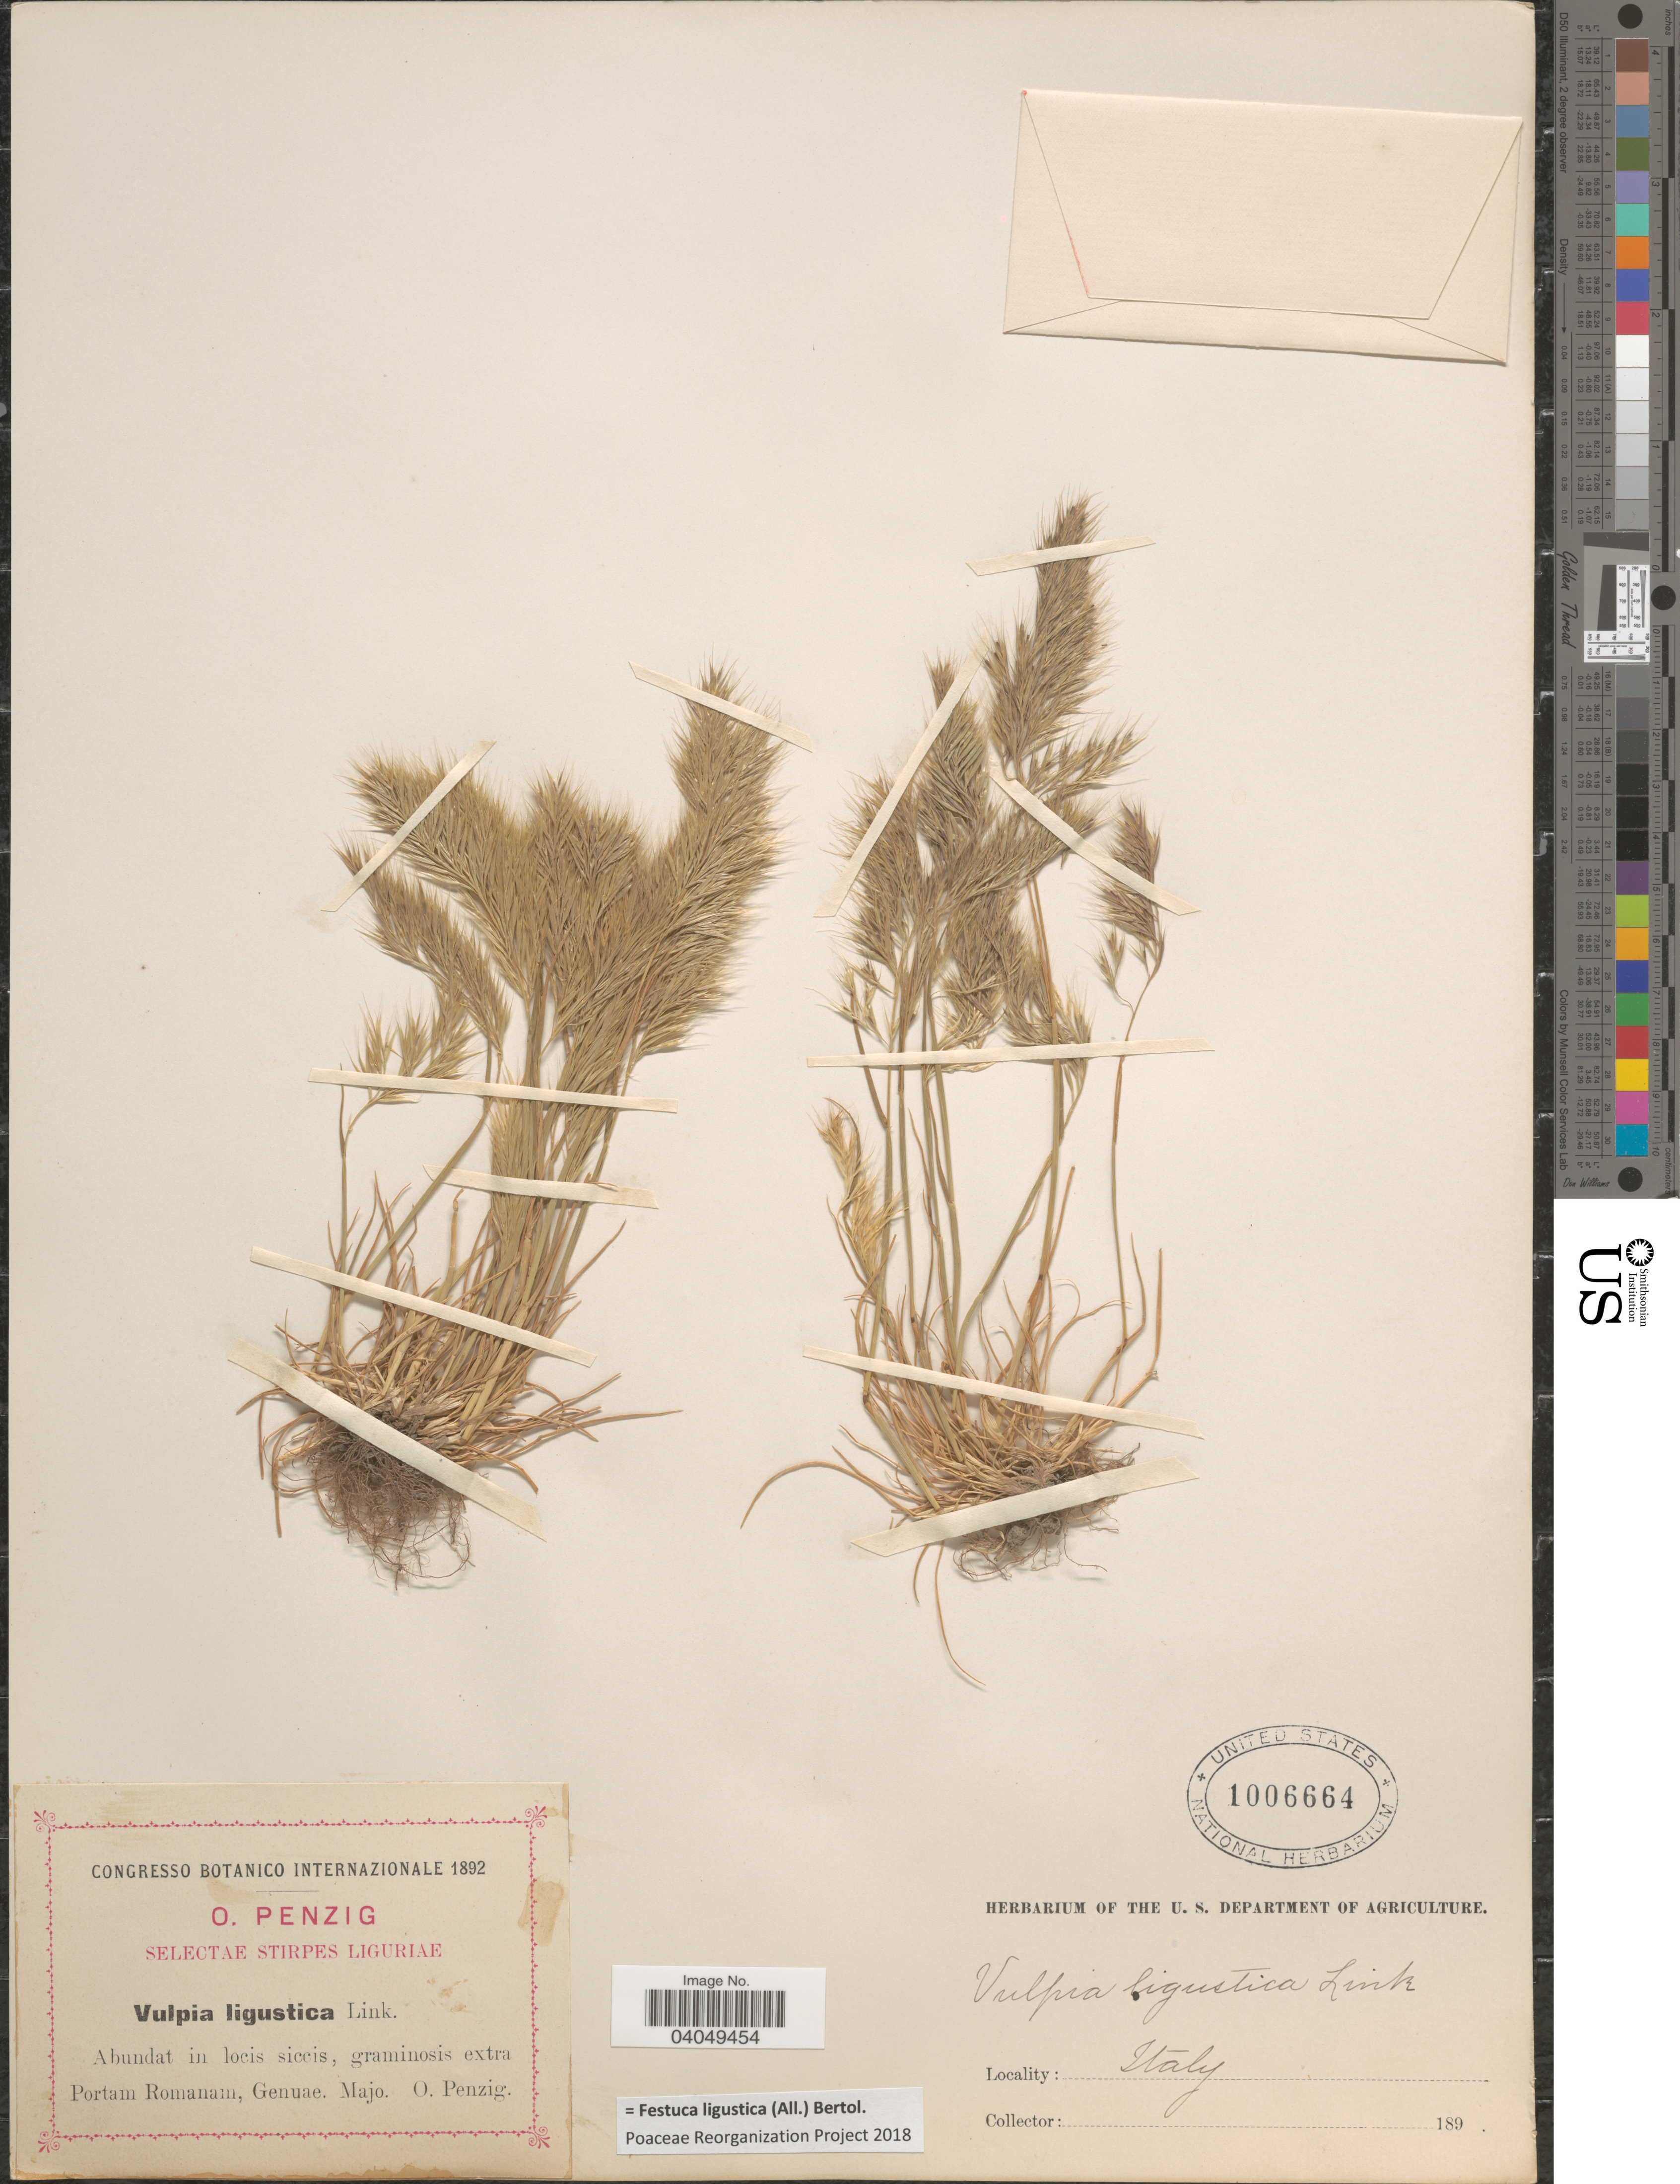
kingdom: Plantae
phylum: Tracheophyta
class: Liliopsida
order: Poales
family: Poaceae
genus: Festuca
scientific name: Festuca ligustica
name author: (All.) Bertol.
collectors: O. Penzig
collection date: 1892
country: Italy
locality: Abundat in locis siccis, graminosis extra Portam Romanam, Genuae.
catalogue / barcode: US 1006664